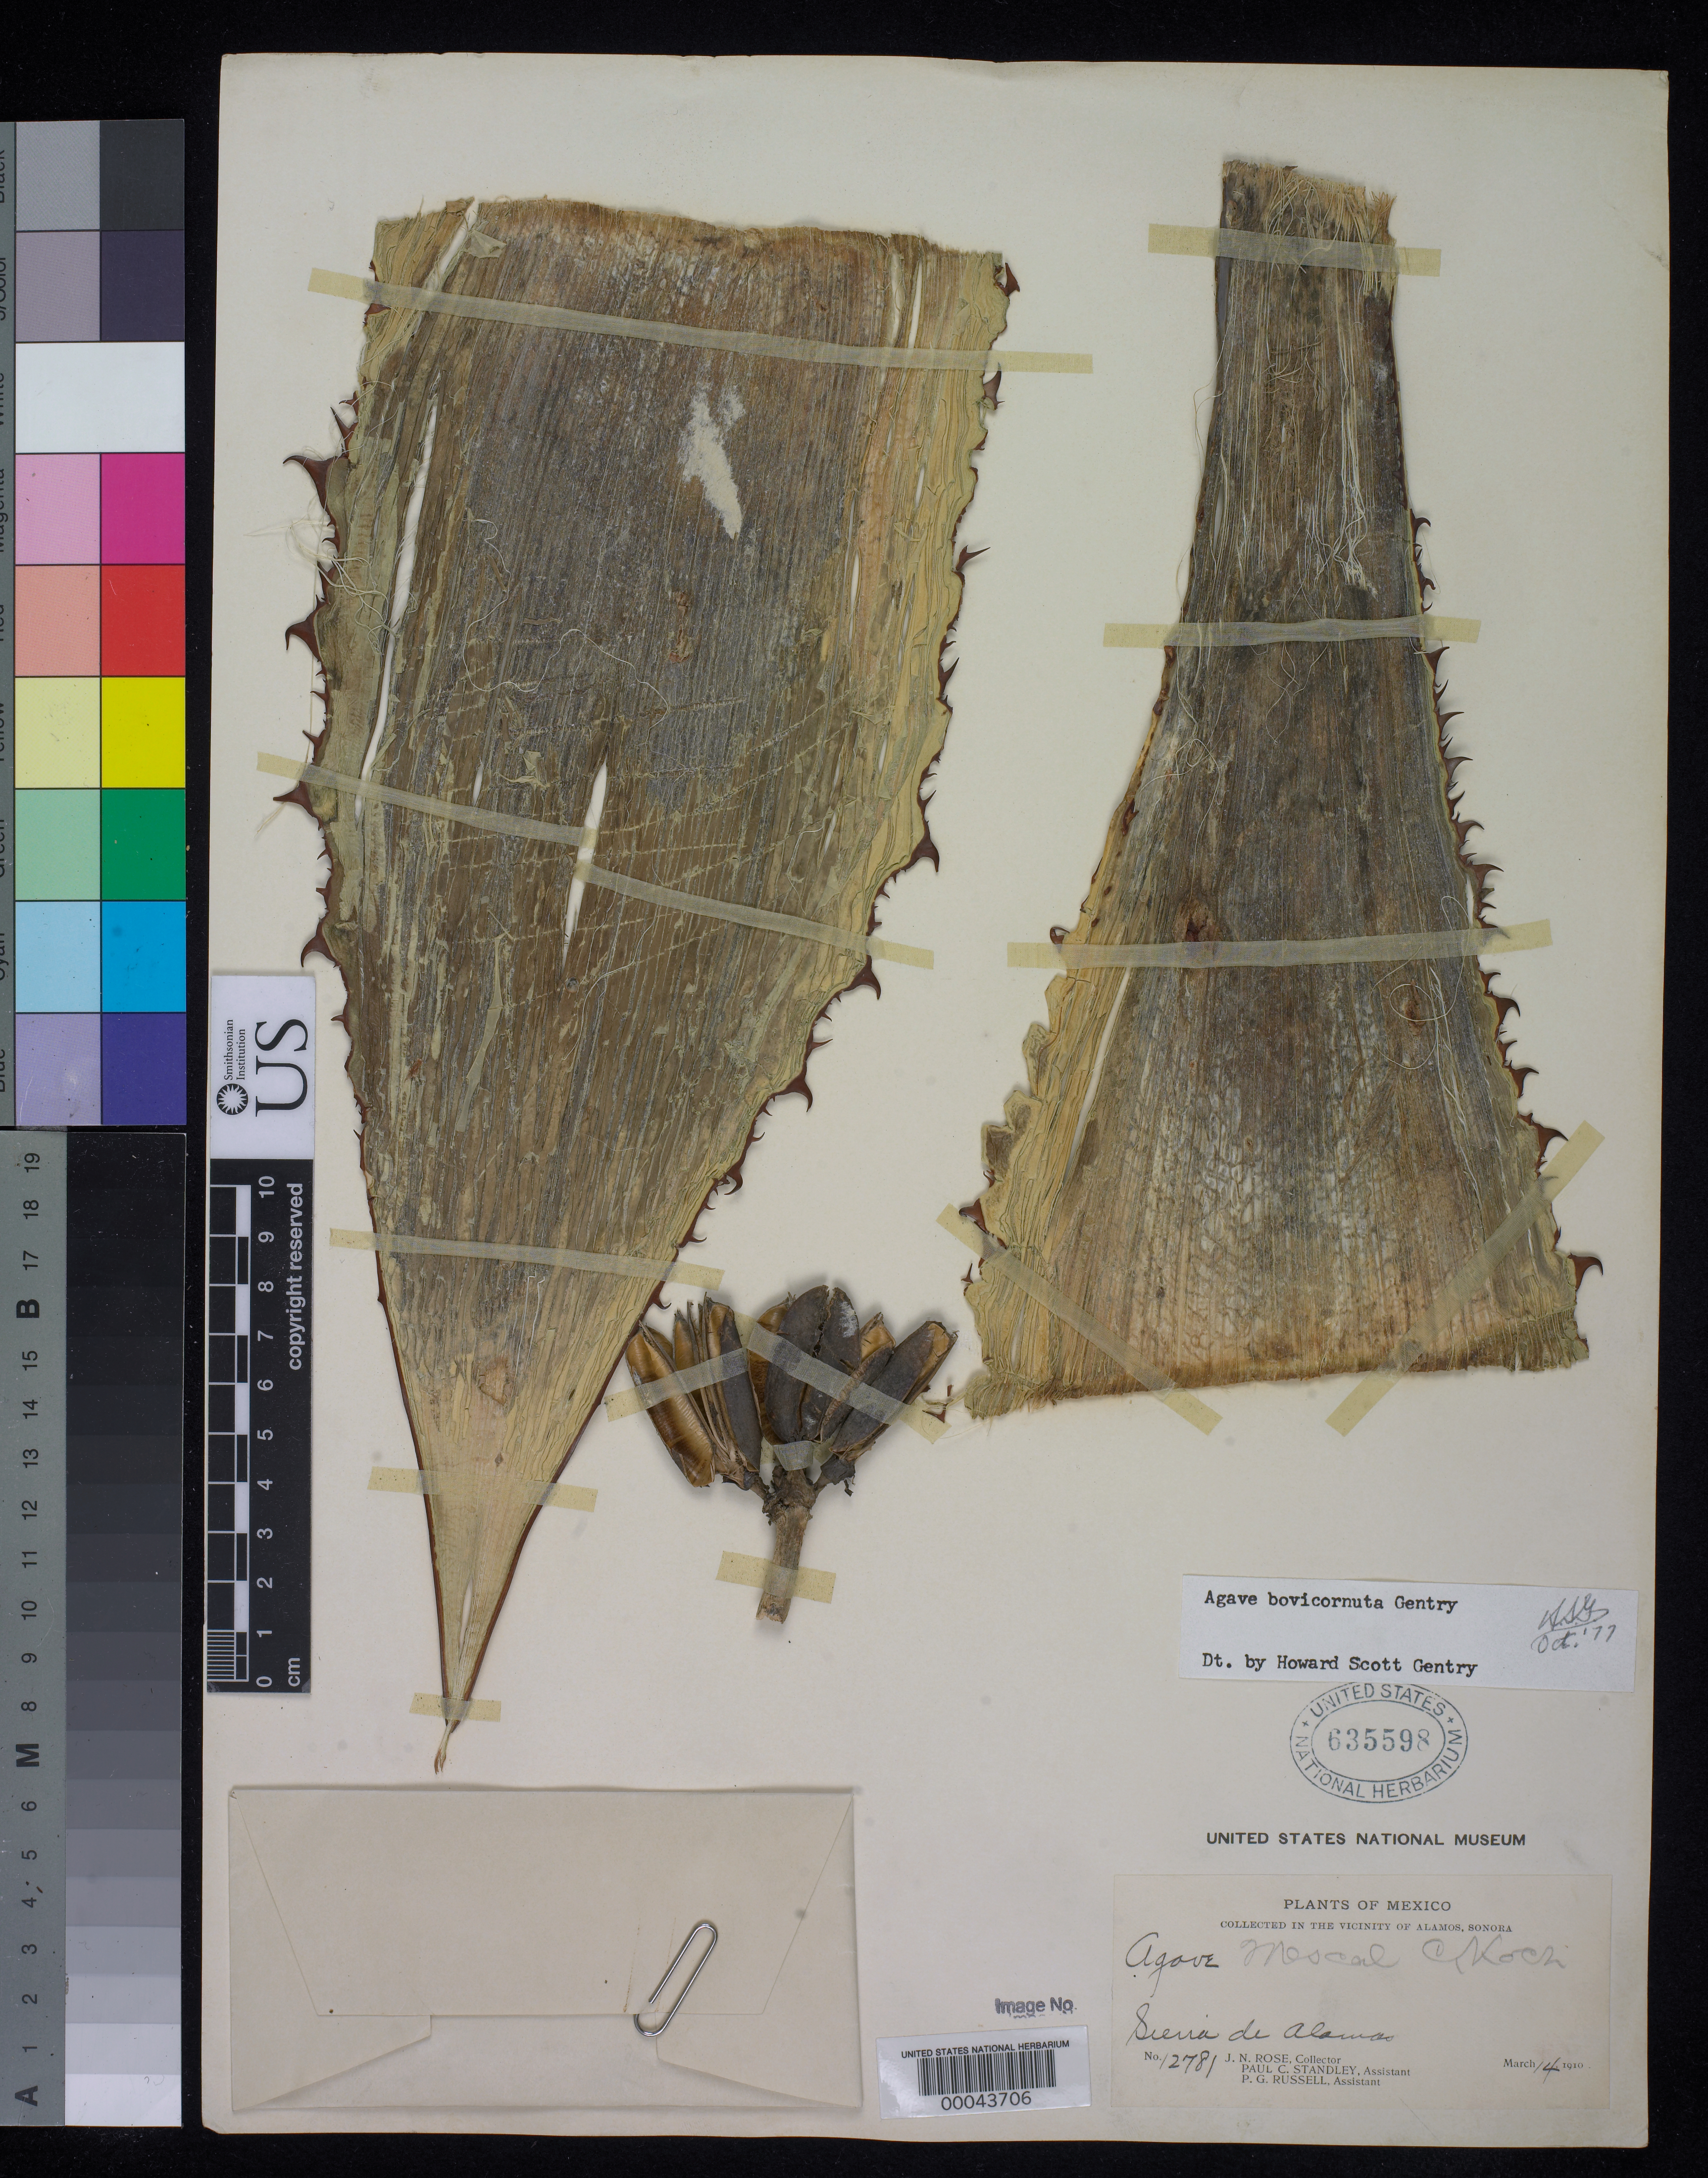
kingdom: Plantae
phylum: Tracheophyta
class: Liliopsida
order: Asparagales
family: Asparagaceae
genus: Agave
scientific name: Agave bovicornuta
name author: Gentry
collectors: J. N. Rose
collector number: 12781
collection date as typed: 14 Mar 1910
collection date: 1910-03-14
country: Mexico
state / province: Sonora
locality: Vicinity of Alamos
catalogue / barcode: US 635598